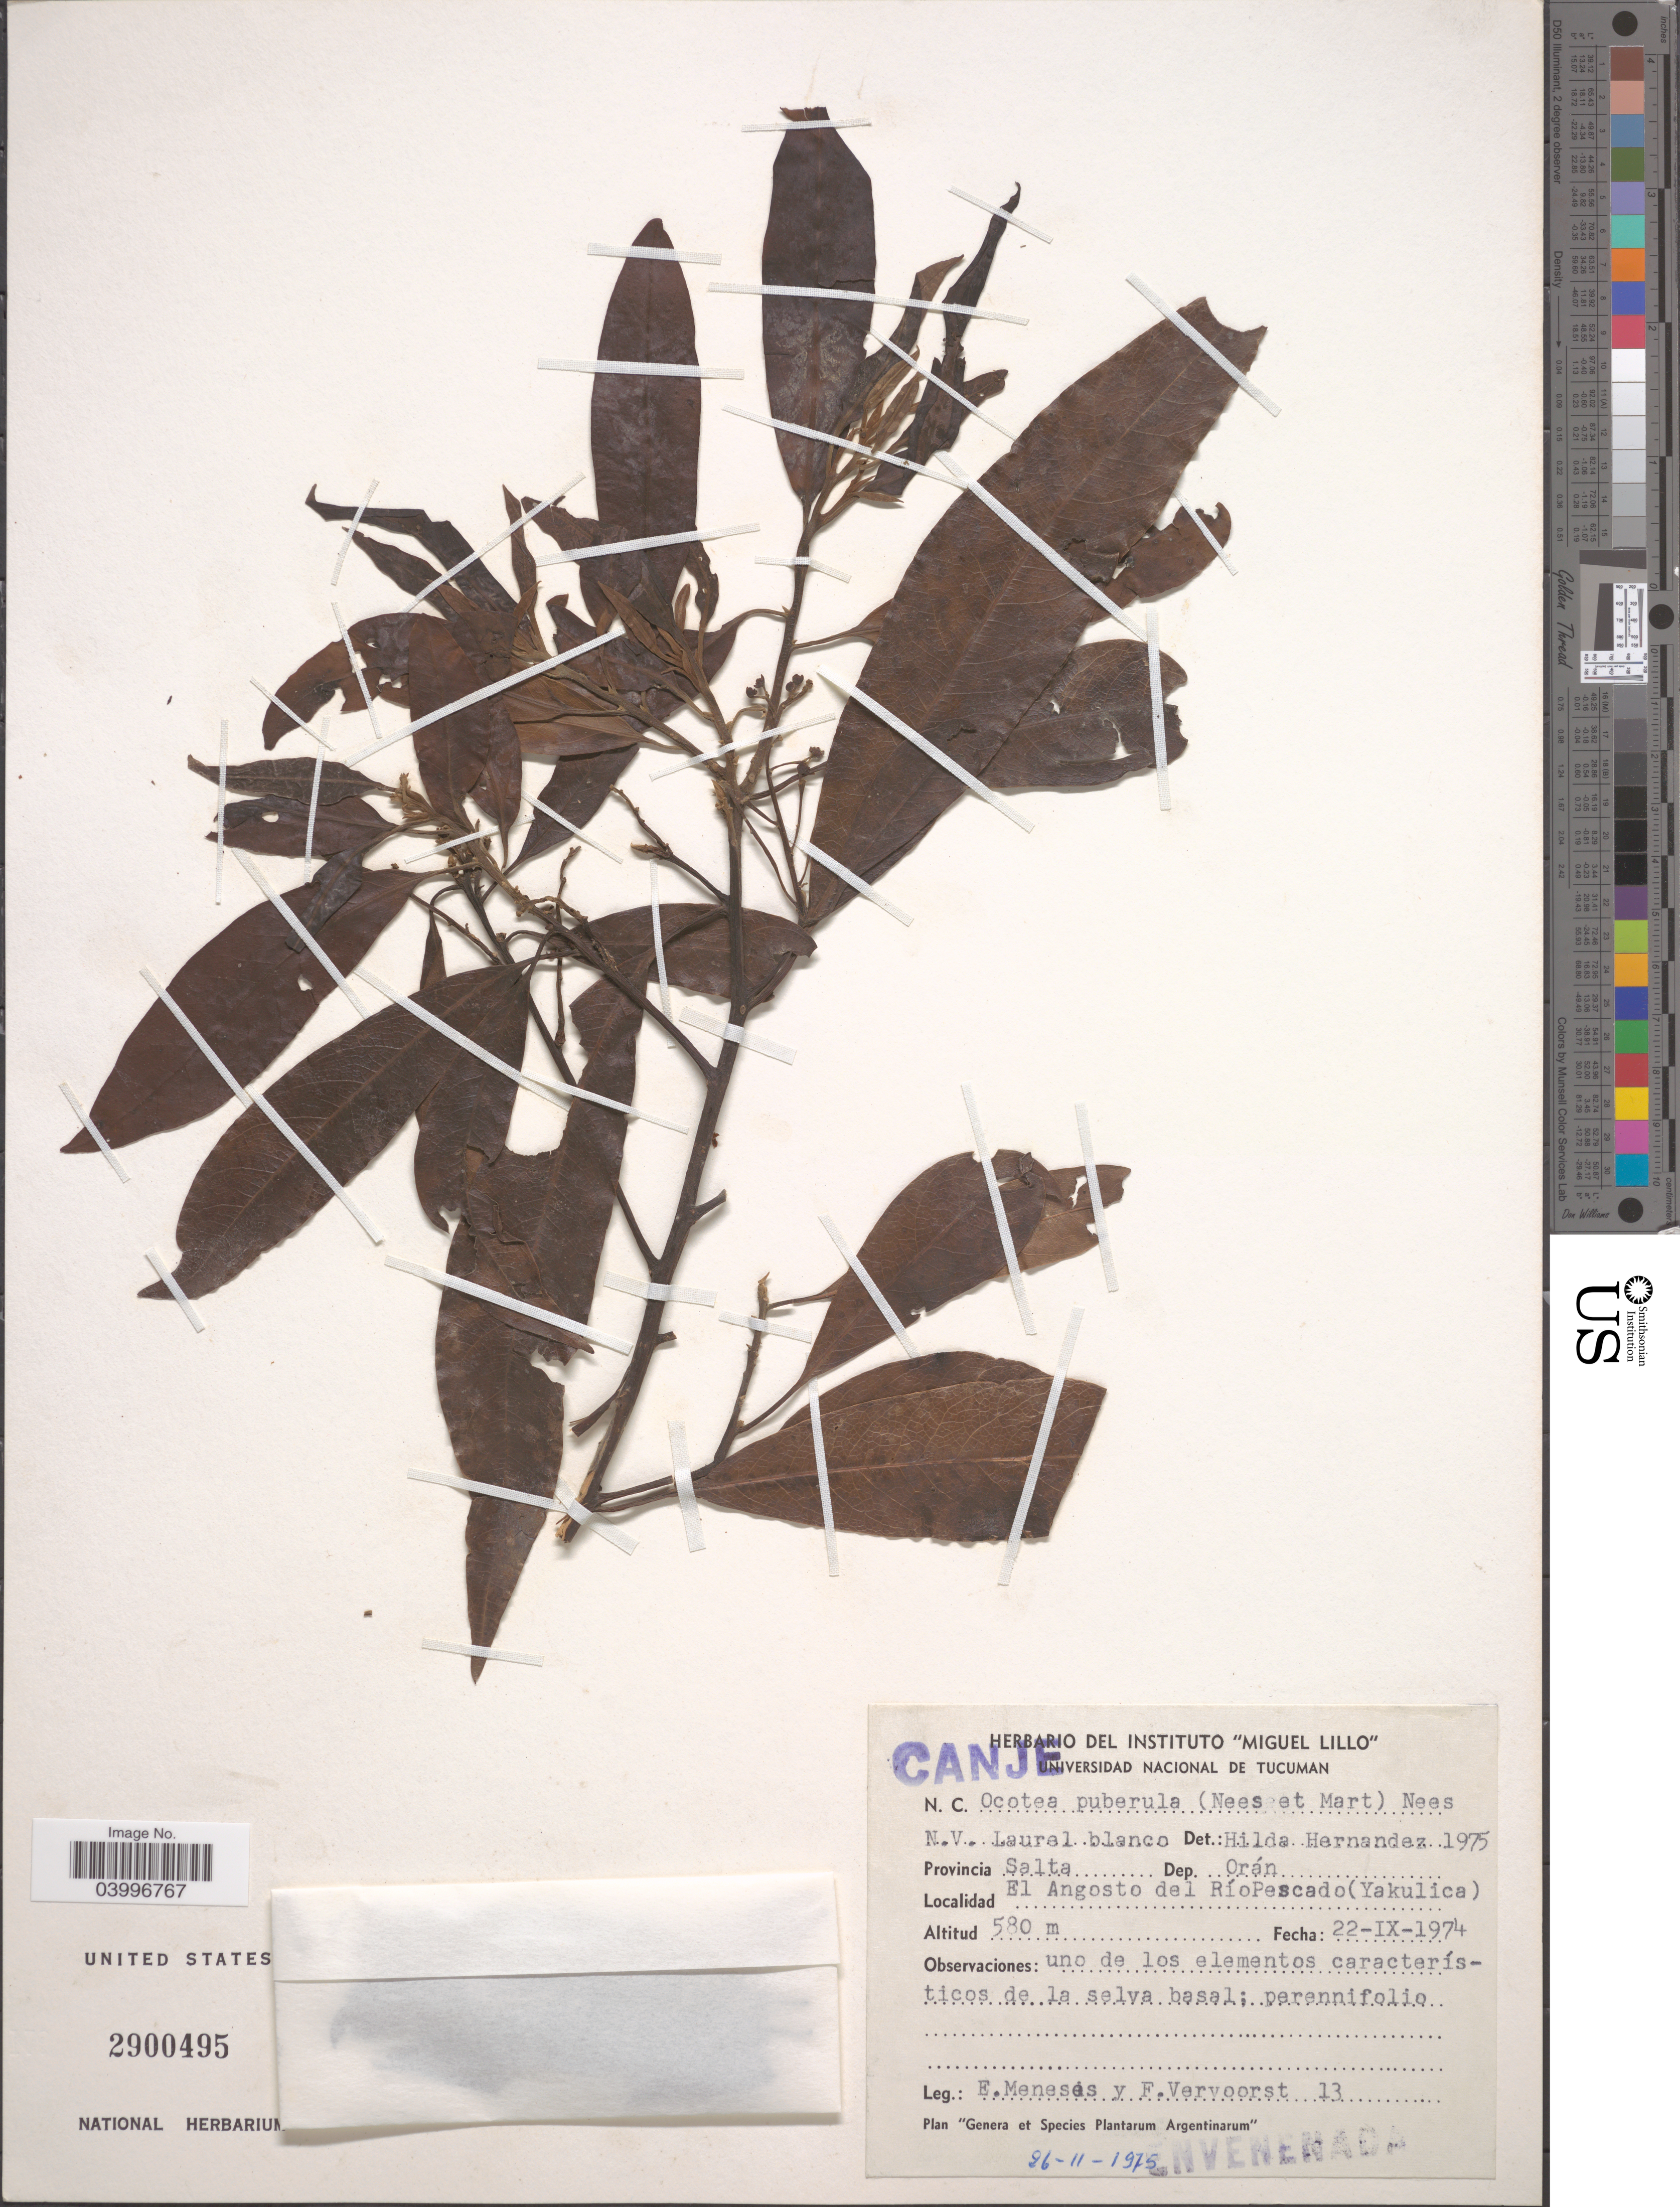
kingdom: Plantae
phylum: Tracheophyta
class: Magnoliopsida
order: Laurales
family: Lauraceae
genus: Ocotea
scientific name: Ocotea puberula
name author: (Rich.) Nees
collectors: E. Meneses & F. Vervoorst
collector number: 13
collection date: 1974-09-22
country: Argentina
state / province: Salta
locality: Dep. Orán. El Angosto del Río Pescado (Yakulica).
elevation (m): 580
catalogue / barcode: US 2900495